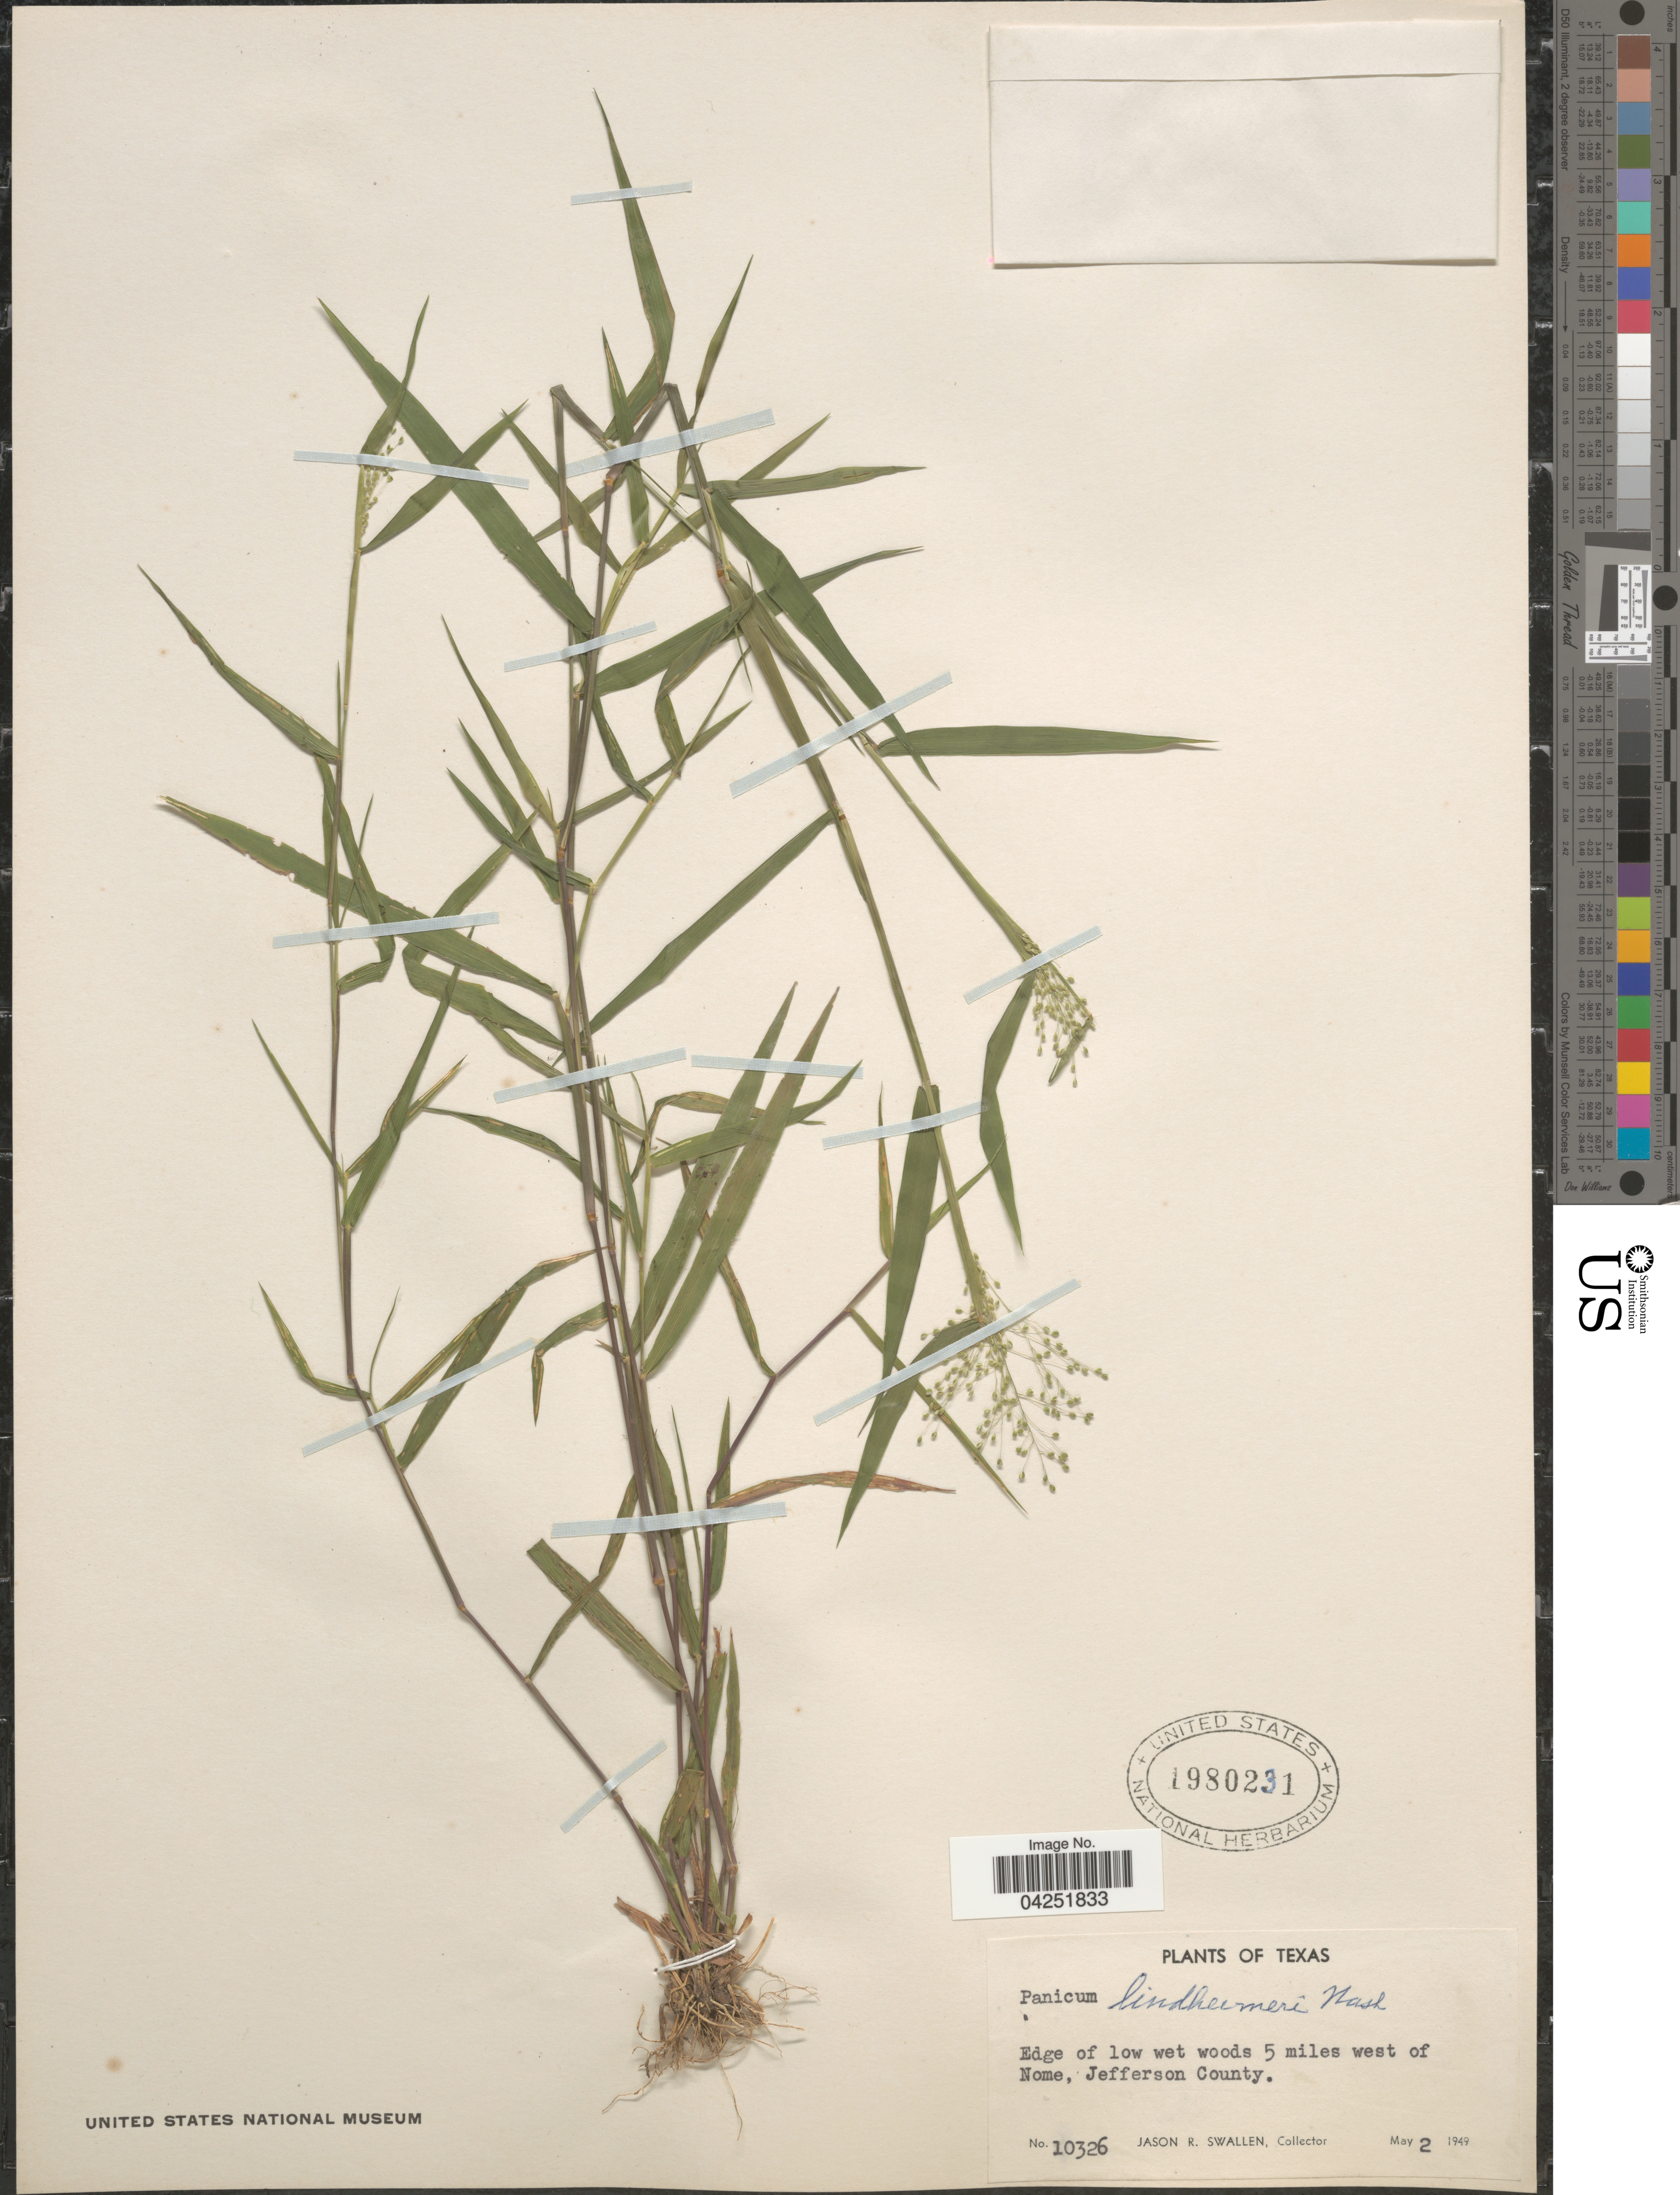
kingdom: Plantae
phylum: Tracheophyta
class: Liliopsida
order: Poales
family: Poaceae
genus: Dichanthelium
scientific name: Dichanthelium acuminatum var. lindheimeri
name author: (Nash) Gould & C.A. Clark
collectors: J. R. Swallen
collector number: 10326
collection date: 1949-05-02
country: United States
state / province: Texas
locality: Edge of low wet woods 5 miles west of Nome, Jefferson County.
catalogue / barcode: US 1980231